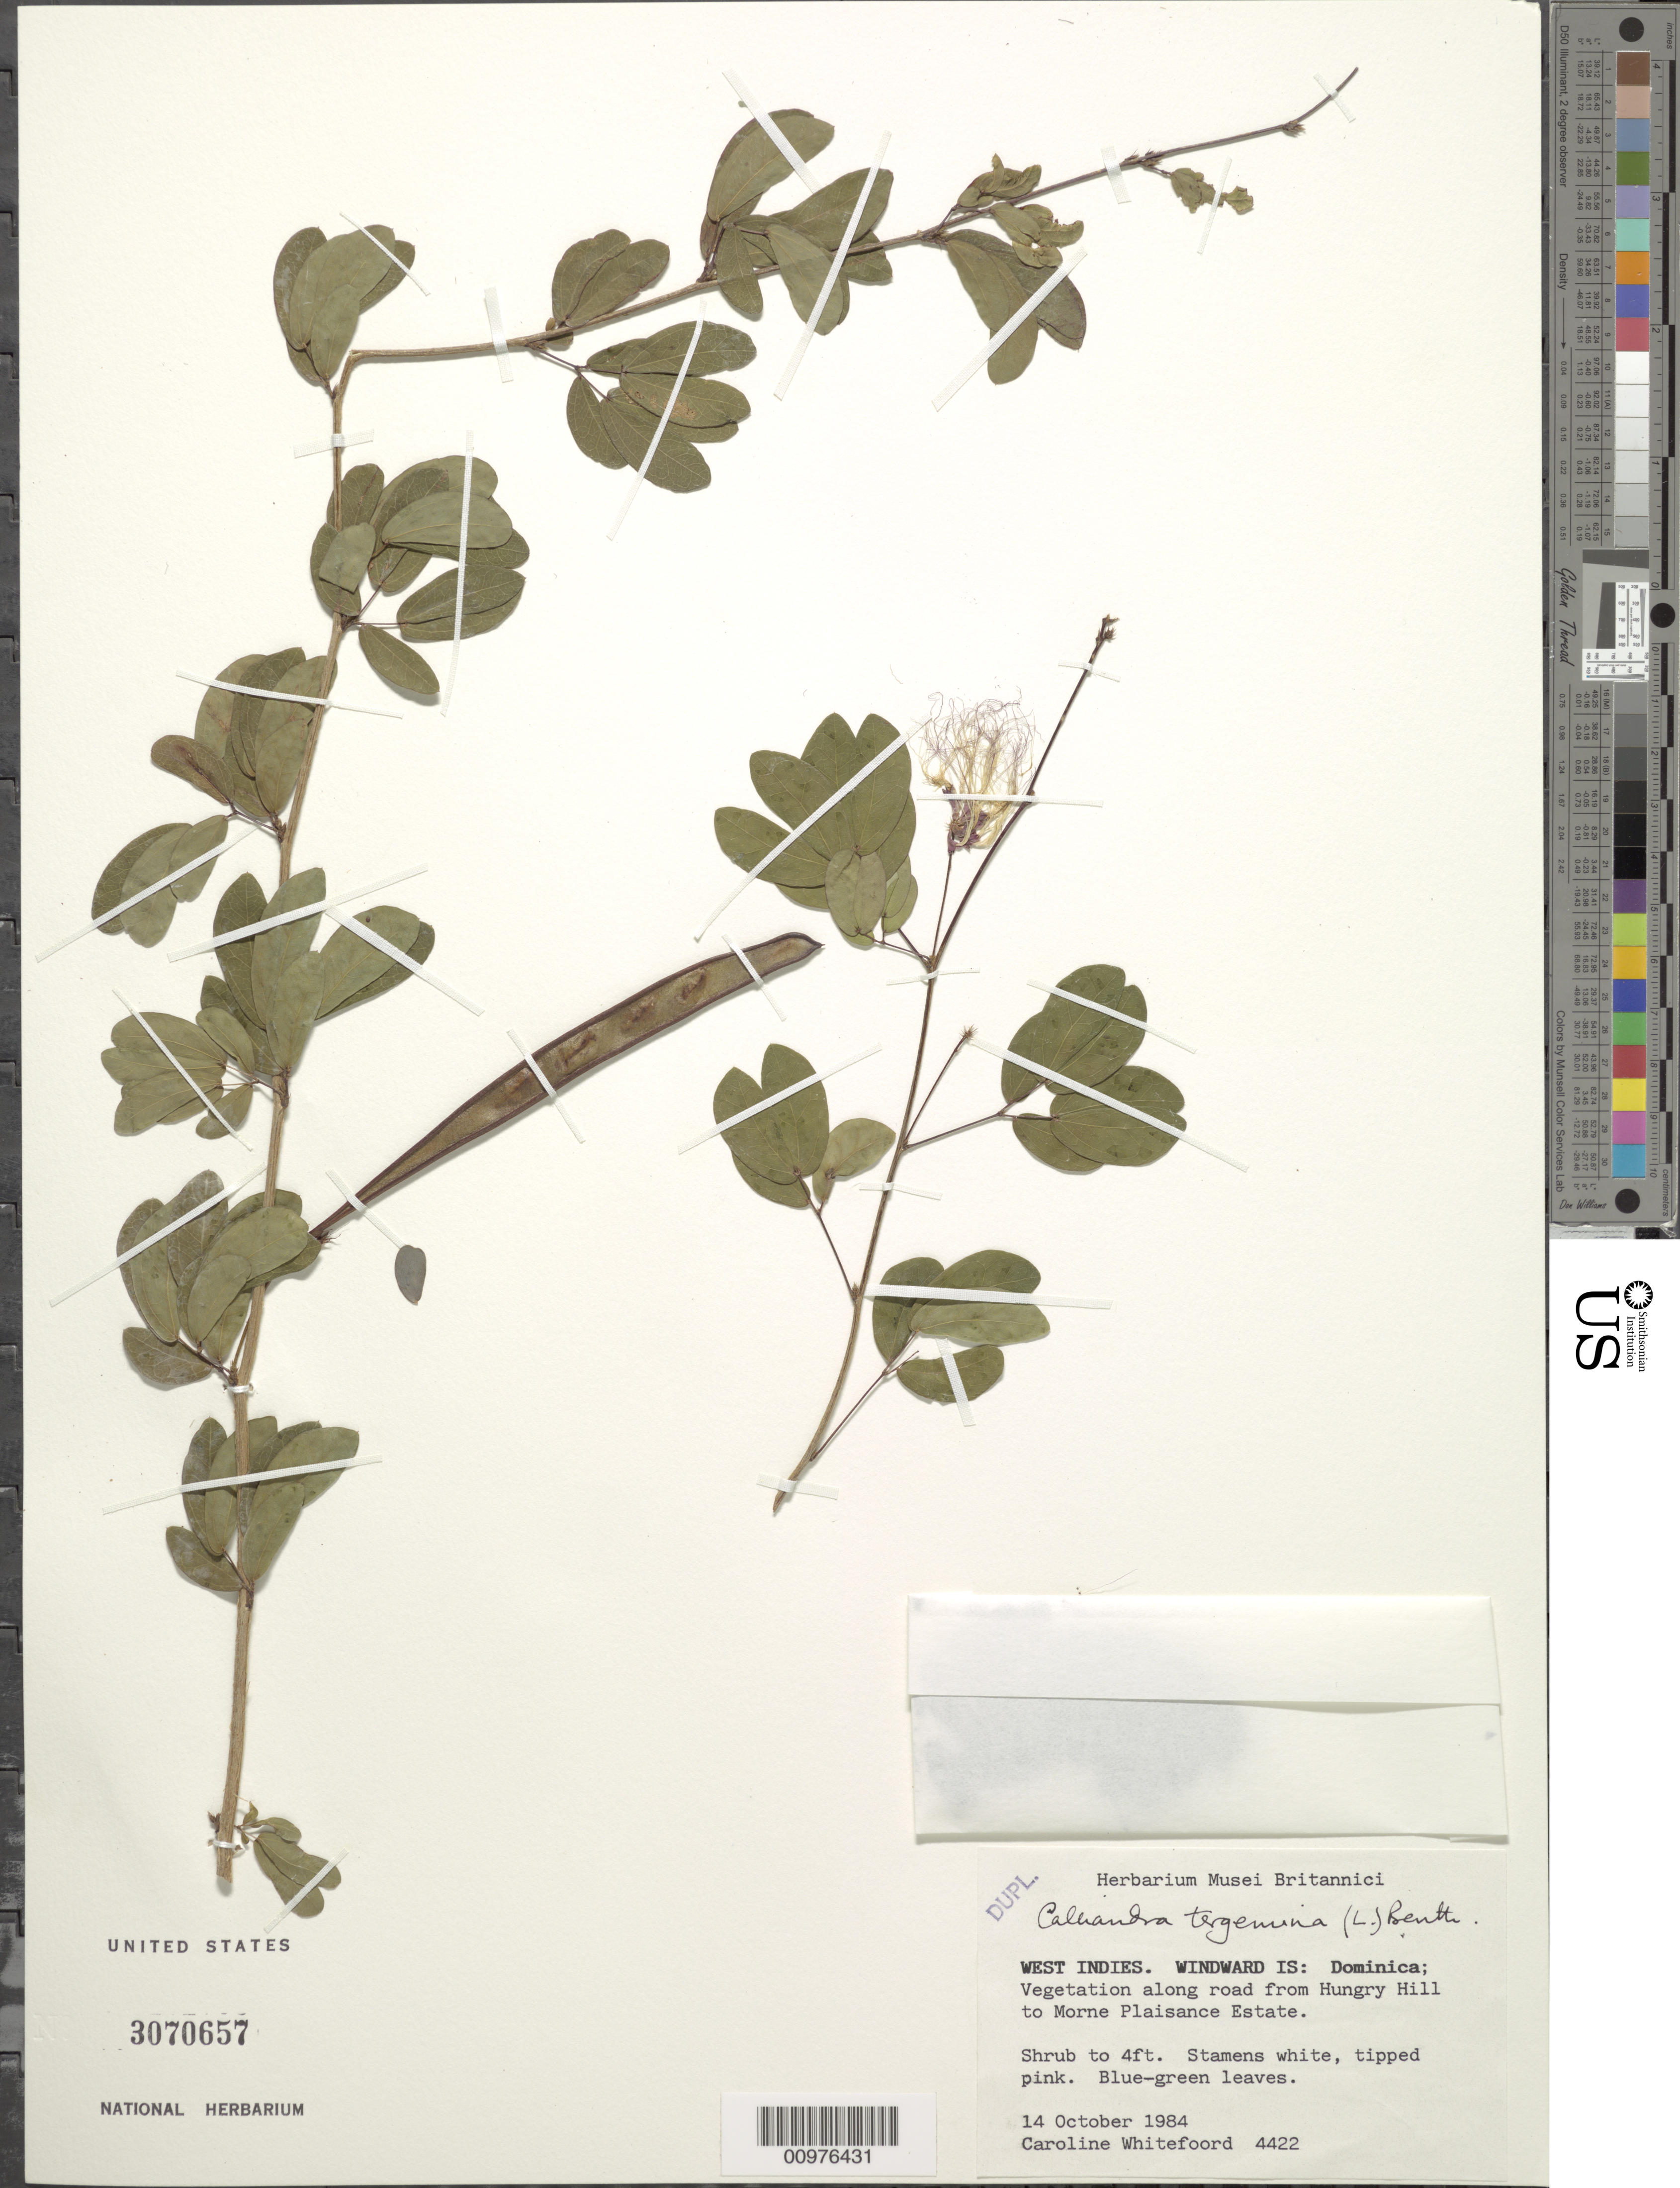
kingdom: Plantae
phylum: Tracheophyta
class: Magnoliopsida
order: Fabales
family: Fabaceae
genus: Calliandra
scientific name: Calliandra tergemina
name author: (L.) Benth.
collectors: C. Whitefoord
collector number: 4422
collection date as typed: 14 Oct 1984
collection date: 1984-10-14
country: Dominica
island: Dominica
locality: Windward Island, Vegetation along road from Hungry Hill to Morne Plaisance Estate.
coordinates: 0 N, 0 E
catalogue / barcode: US 3070657